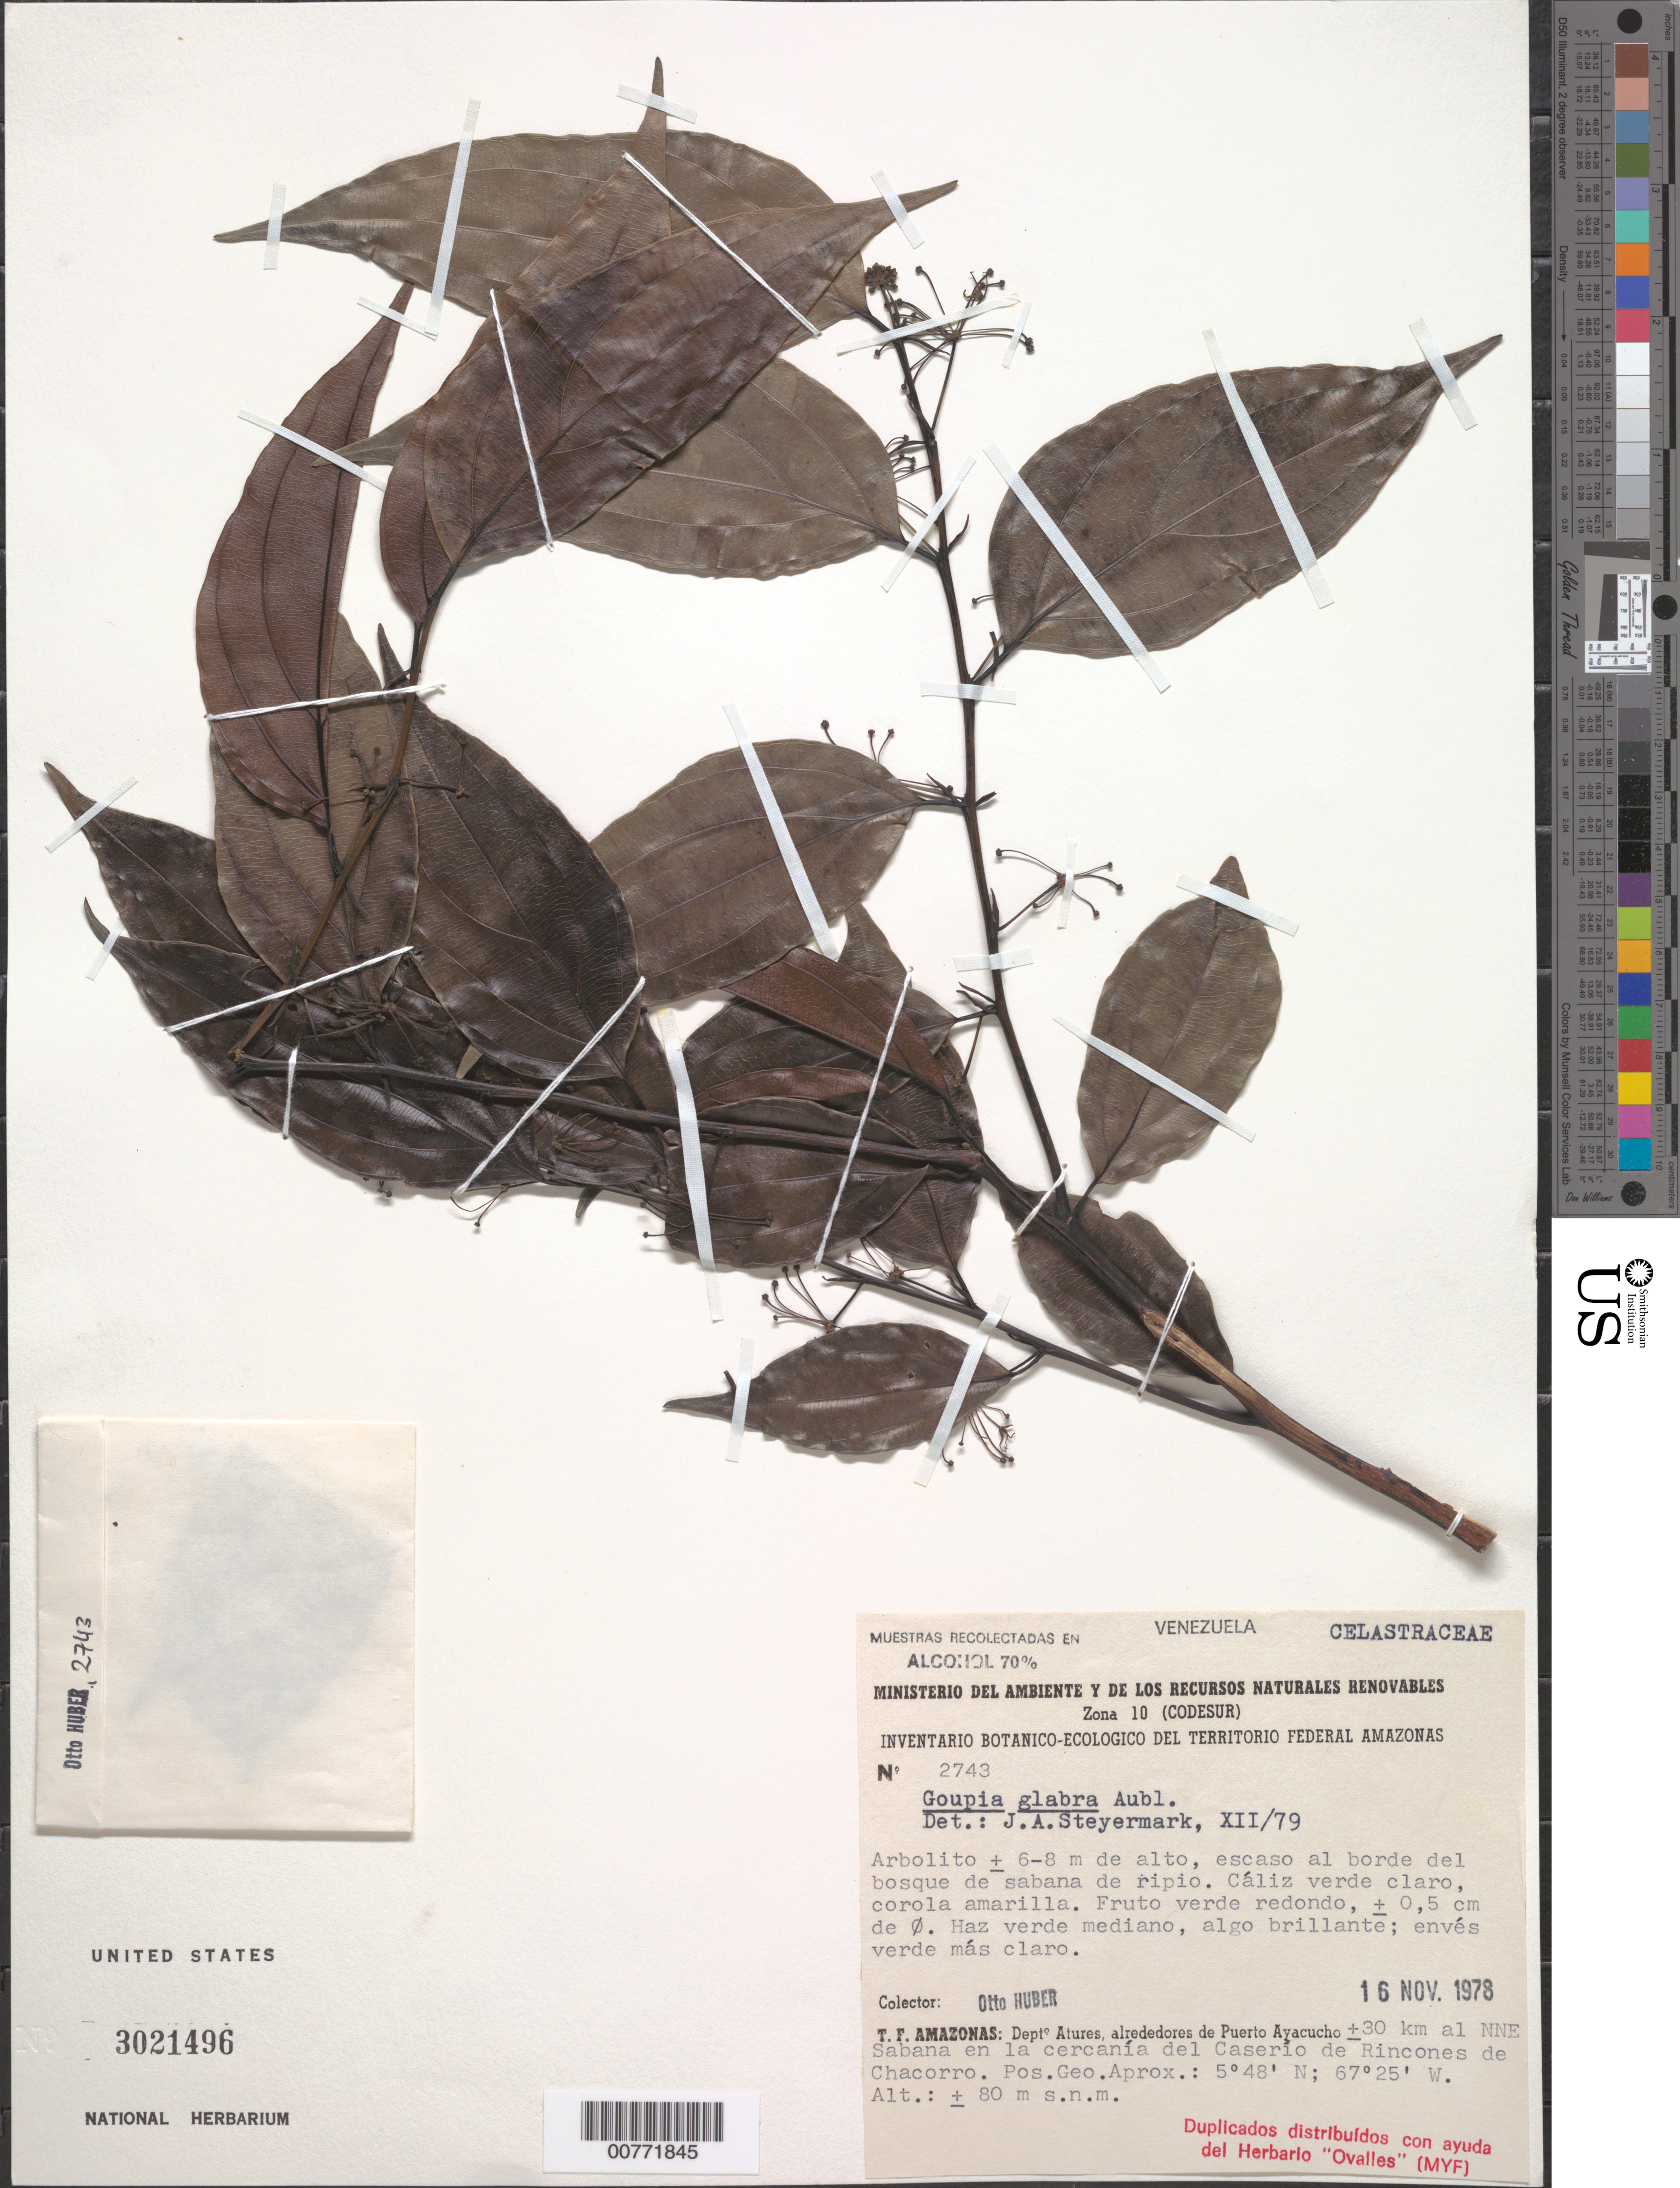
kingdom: Plantae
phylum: Tracheophyta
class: Magnoliopsida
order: Malpighiales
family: Goupiaceae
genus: Goupia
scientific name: Goupia glabra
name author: Aubl.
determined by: Steyermark, Julian A., (VEN)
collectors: O. Huber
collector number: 2743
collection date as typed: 16-Nov-78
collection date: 1978-11-16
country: Venezuela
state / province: Amazonas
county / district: Atures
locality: Puerto Ayacucho, ±30 km NE of; near Caserío de Rincones de Chacorro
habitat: Borde del bosque de sabana de ripio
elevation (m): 80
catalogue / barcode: US 3021496